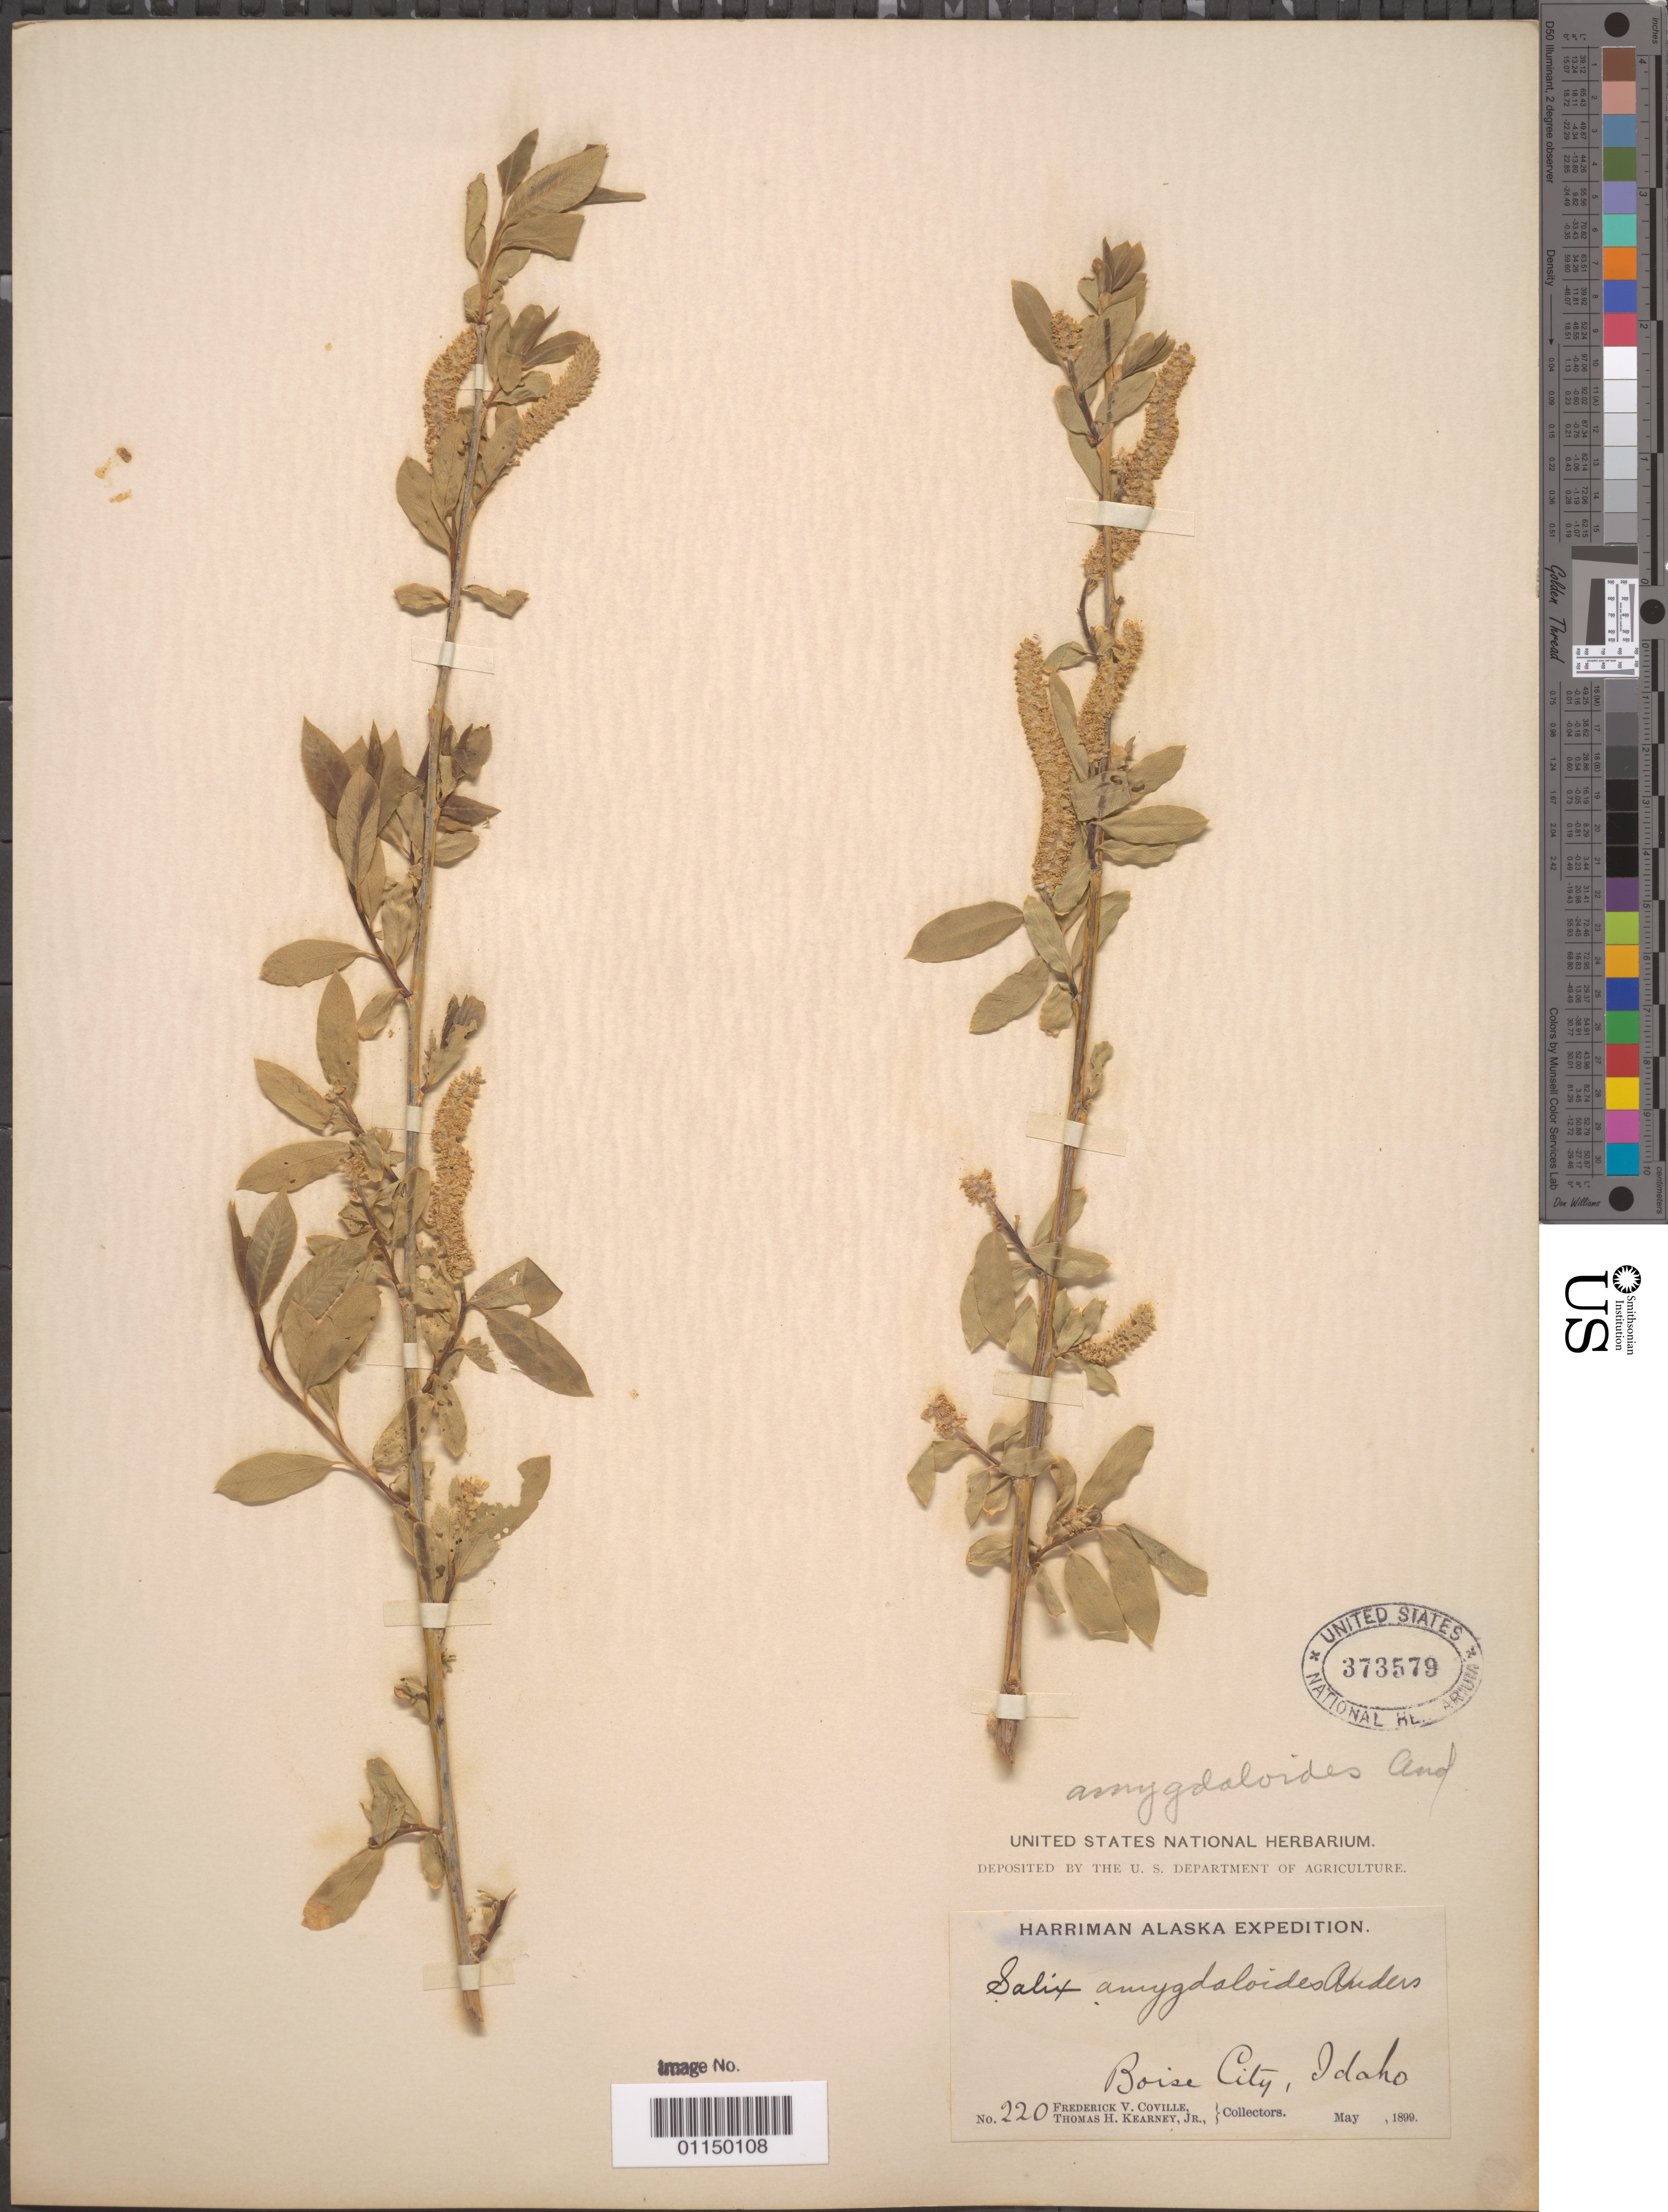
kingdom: Plantae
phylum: Tracheophyta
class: Magnoliopsida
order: Malpighiales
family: Salicaceae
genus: Salix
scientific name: Salix amygdaloides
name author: Andersson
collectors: F. V. Coville & T. H. Kearney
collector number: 220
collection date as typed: May 1899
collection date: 1899-05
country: United States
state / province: Idaho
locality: Boise City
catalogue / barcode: US 373579